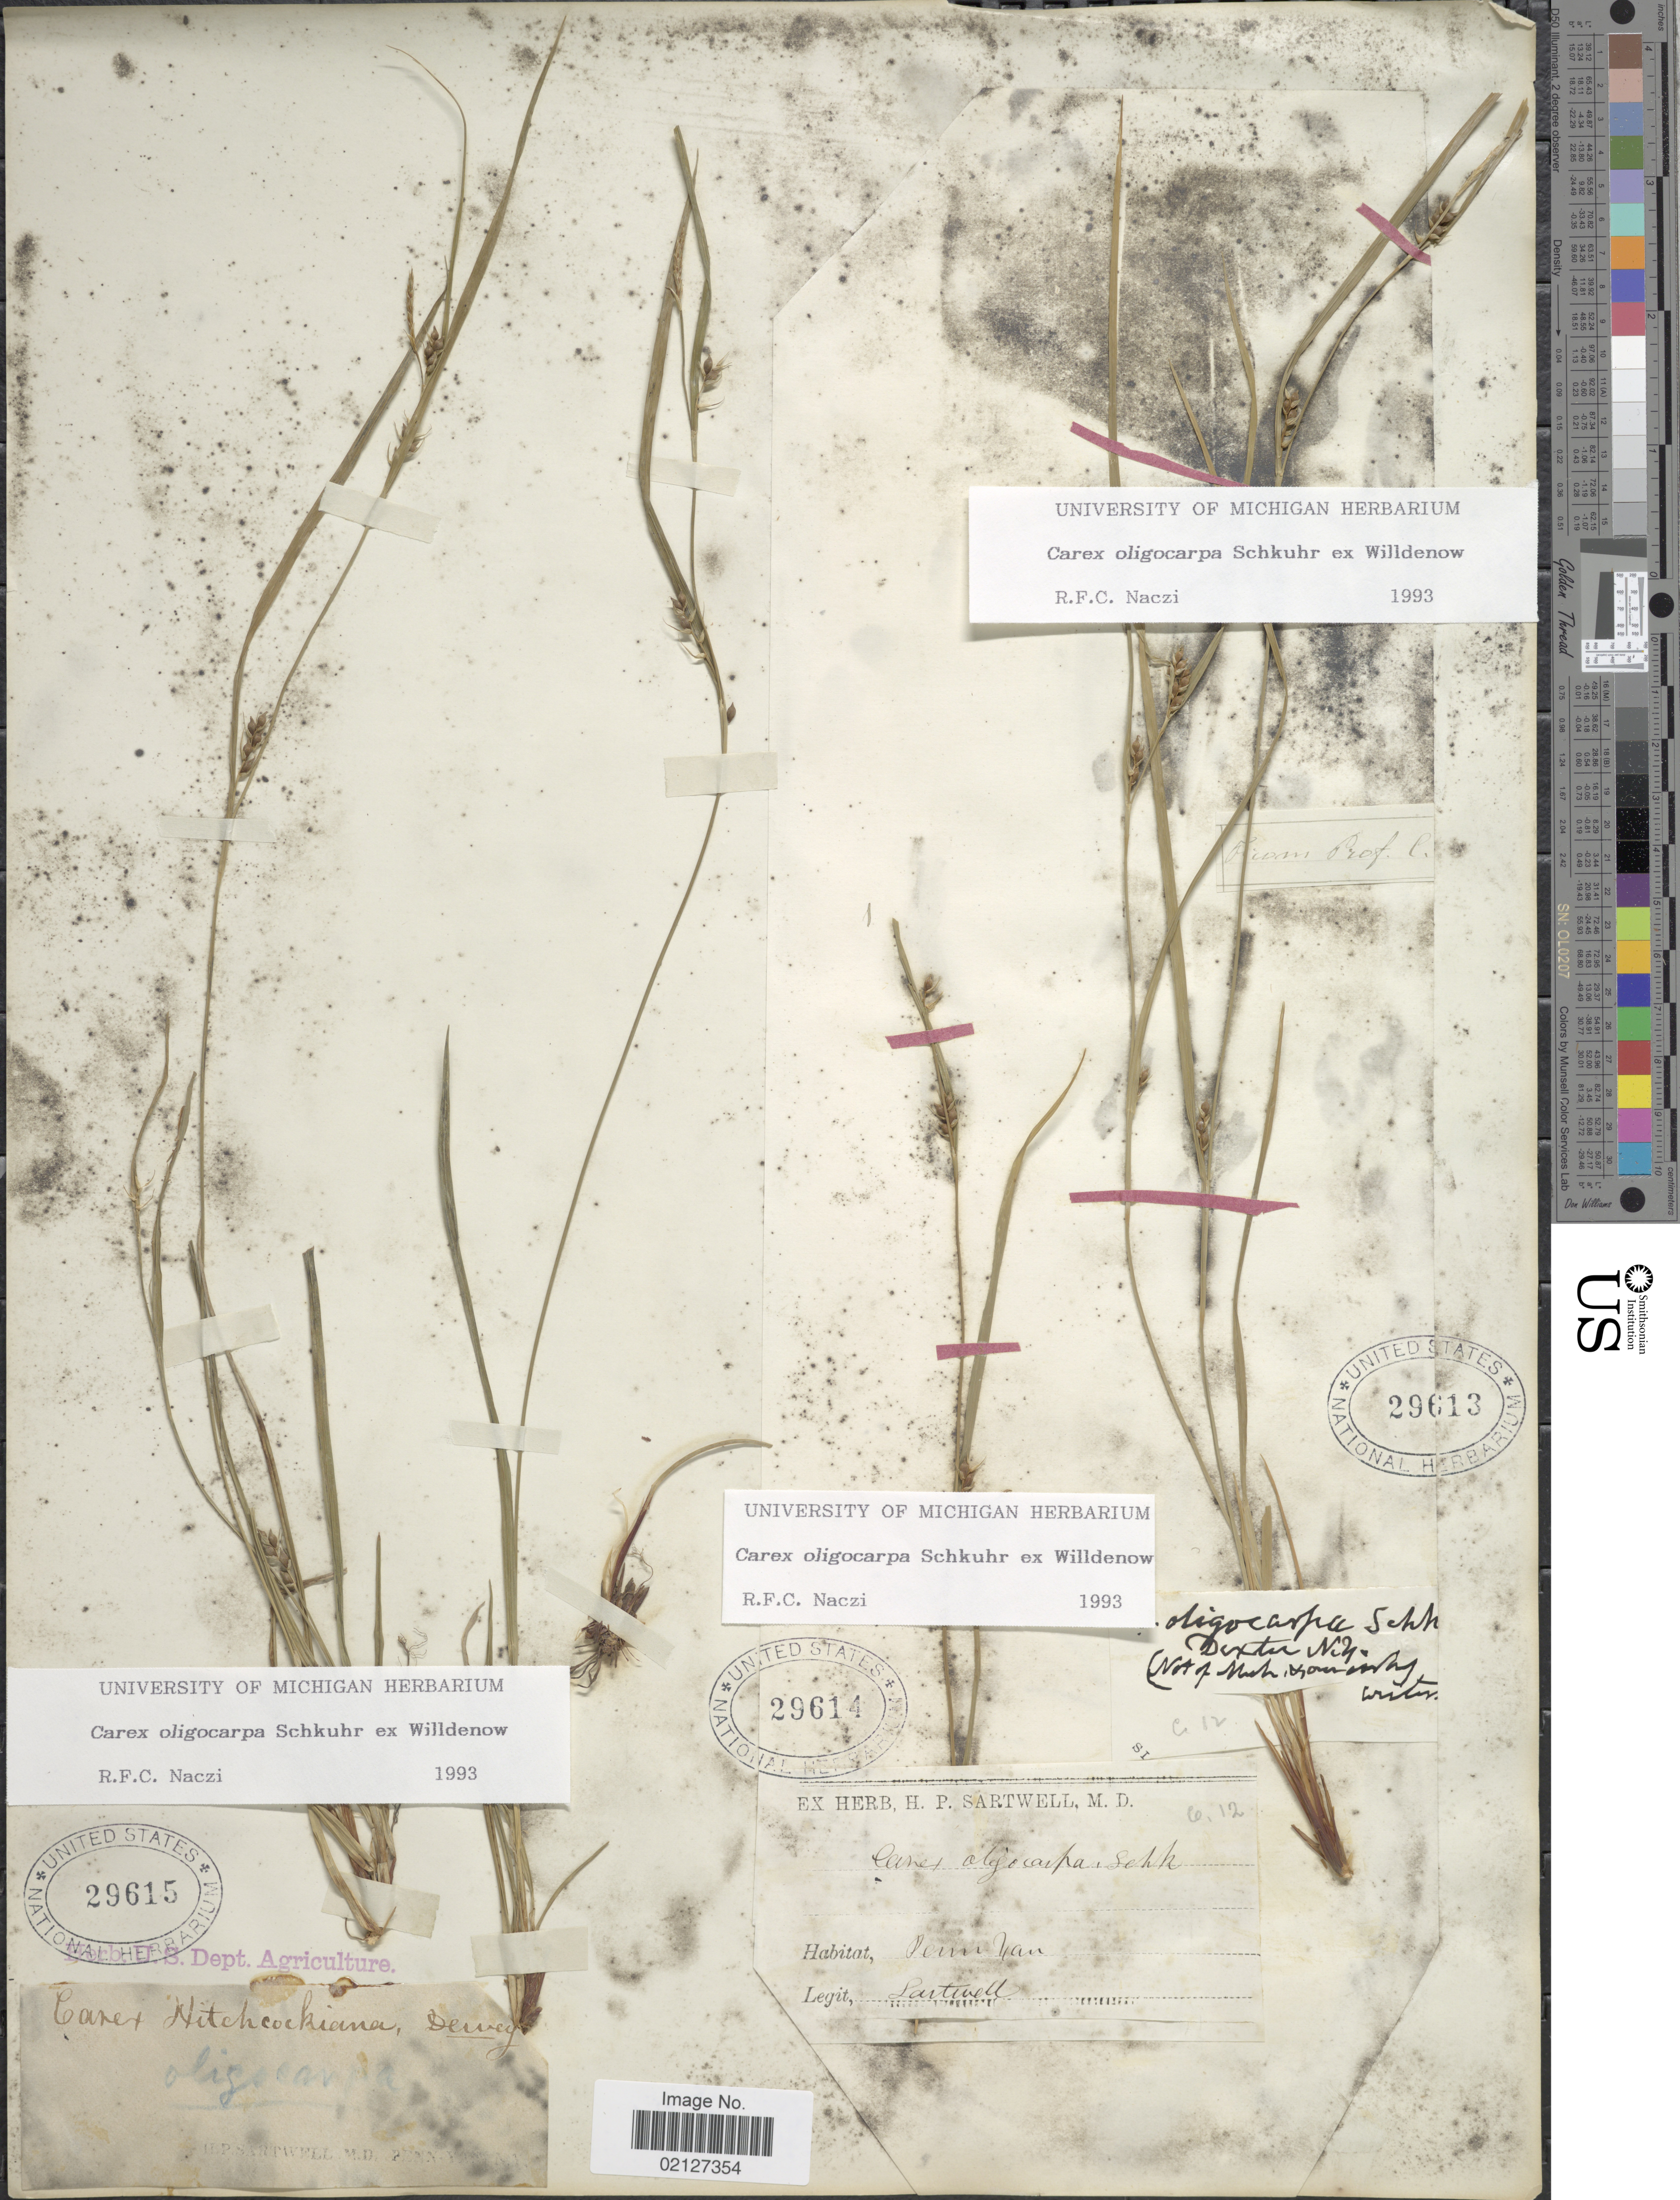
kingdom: Plantae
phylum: Tracheophyta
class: Liliopsida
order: Poales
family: Cyperaceae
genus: Carex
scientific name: Carex oligocarpa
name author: Willd.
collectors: Sartwell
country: United States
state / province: New York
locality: Penn Yan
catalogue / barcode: US 29614-2